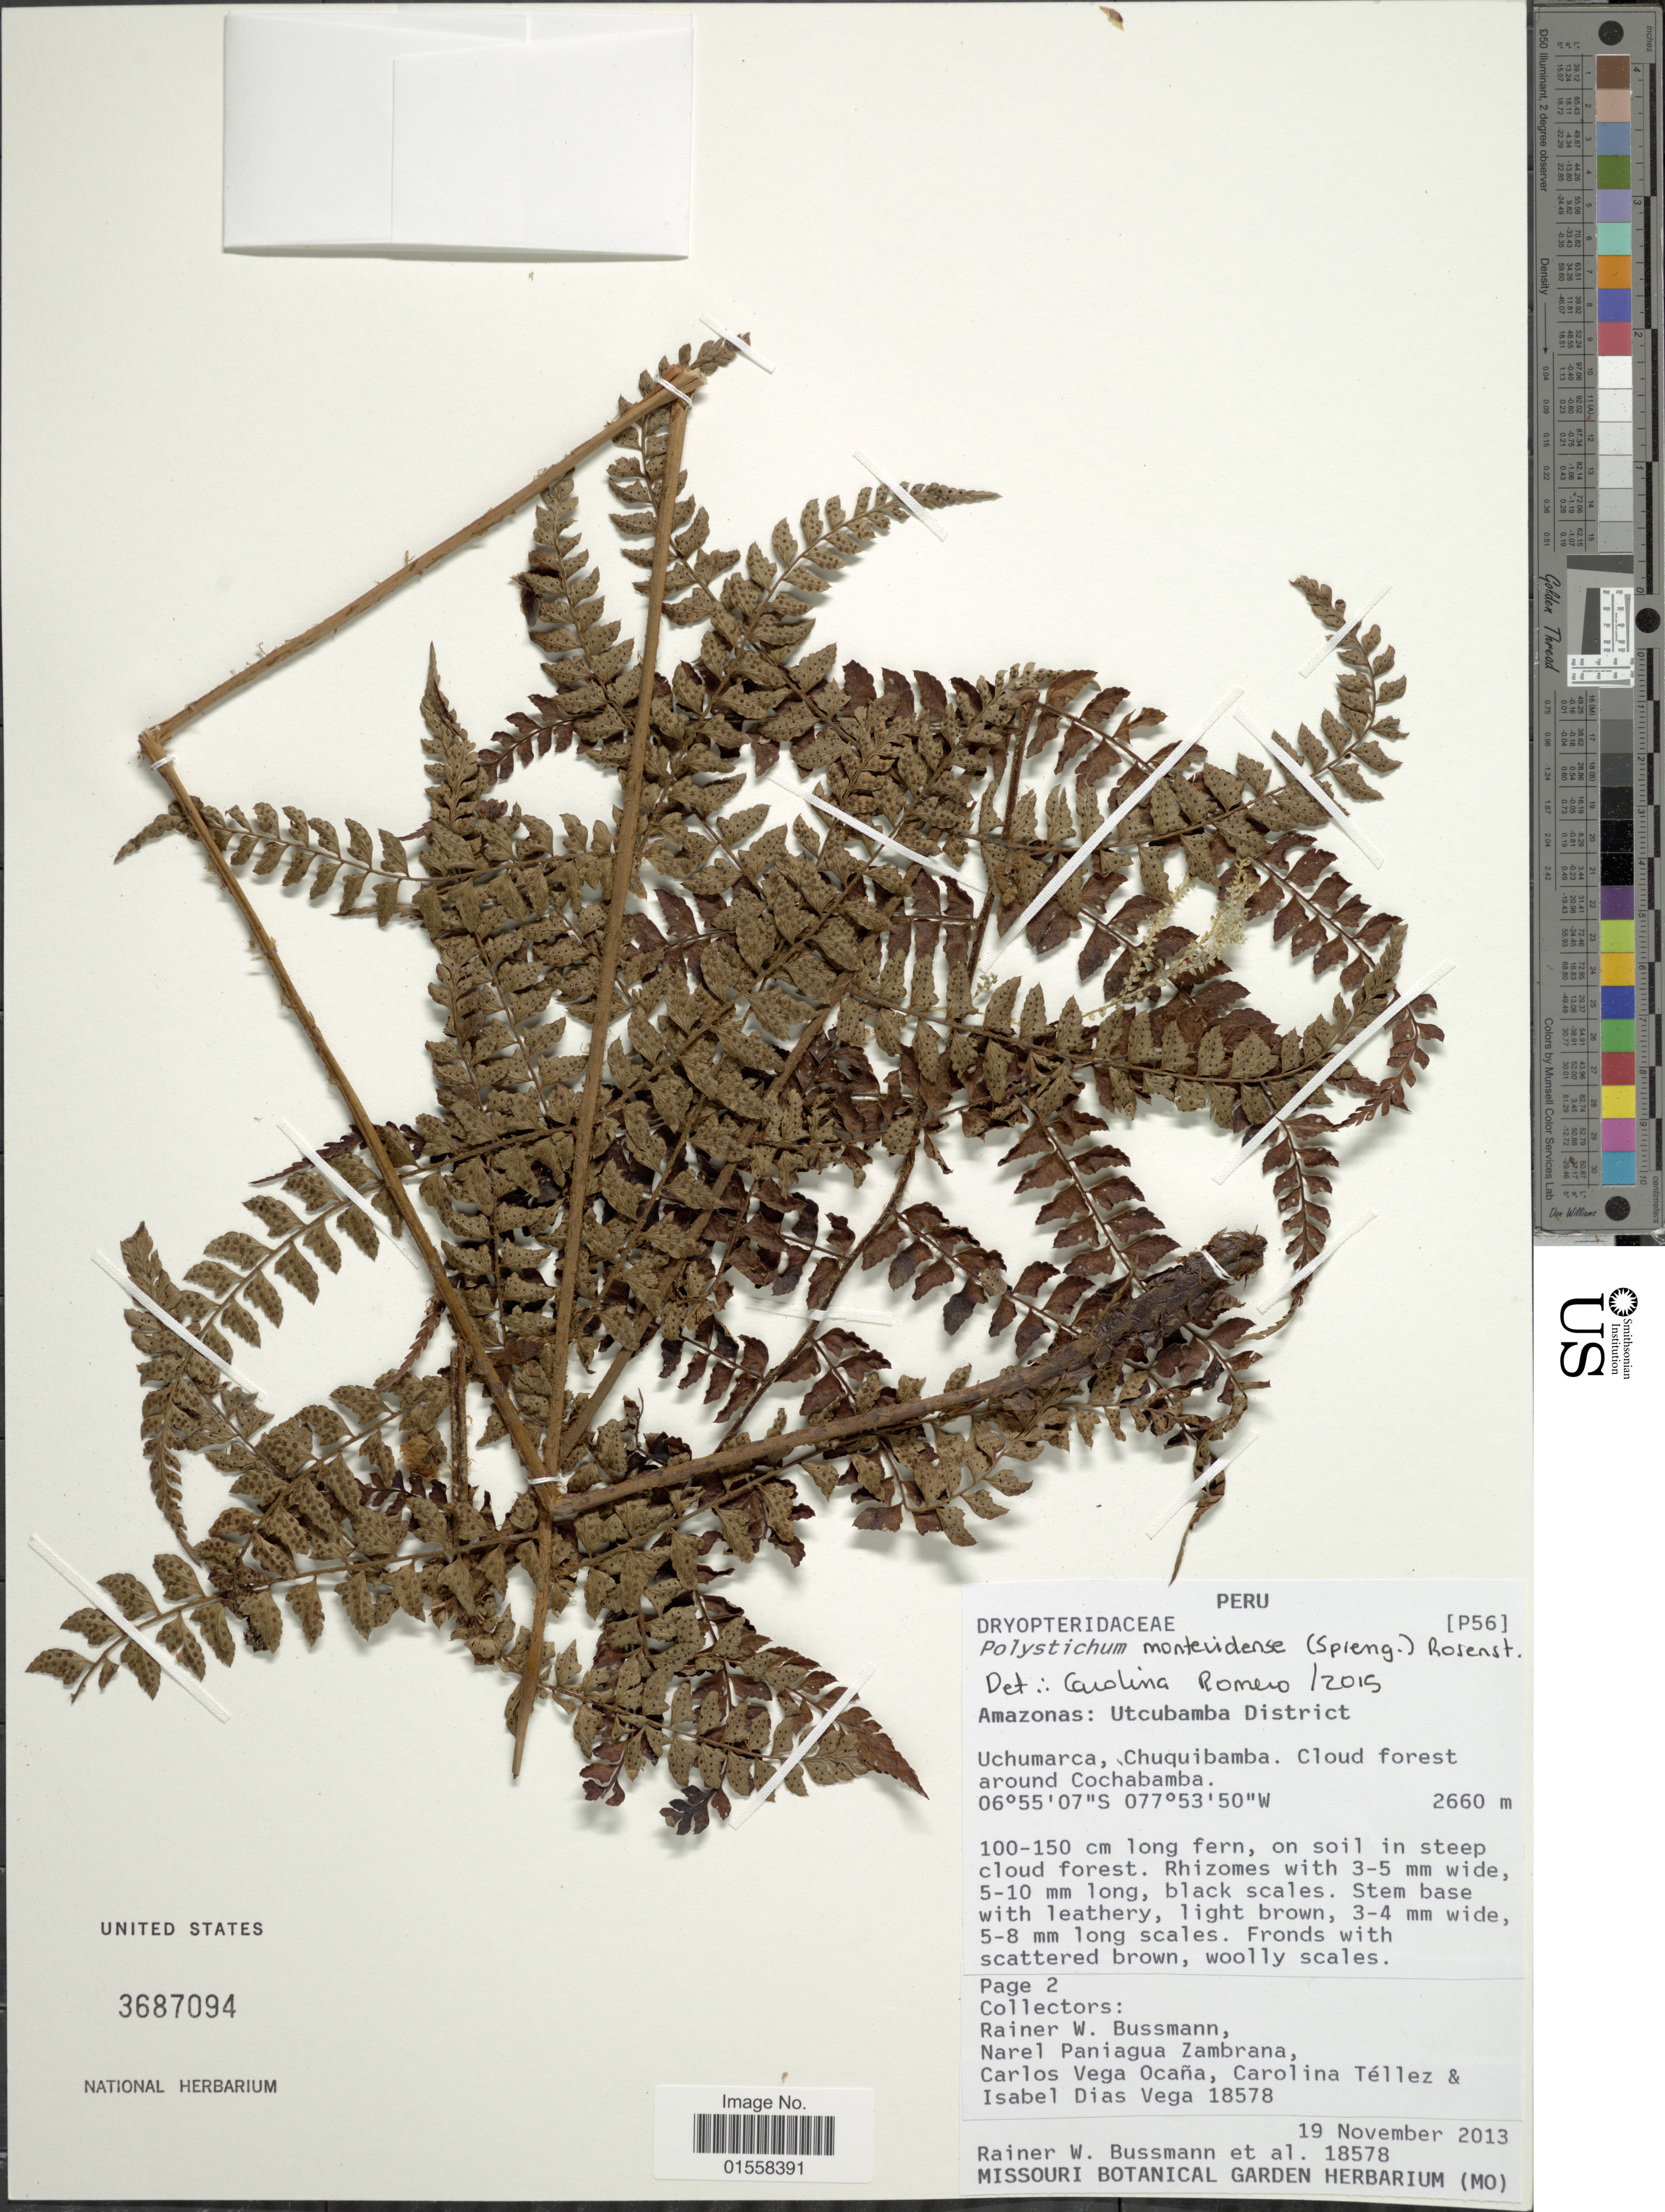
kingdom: Plantae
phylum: Tracheophyta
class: Polypodiopsida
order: Polypodiales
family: Dryopteridaceae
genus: Polystichum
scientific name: Polystichum montevidense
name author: (Spreng.) Rosenst.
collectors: R. W. Bussmann & et al.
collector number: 18578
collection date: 2013-11-19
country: Peru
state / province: Amazonas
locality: Peru, Amazonas: Utcubamba District. Uchumarca, Chuquibamba, Cloud forest around Cochamaba.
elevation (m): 2660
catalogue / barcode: US 3687094